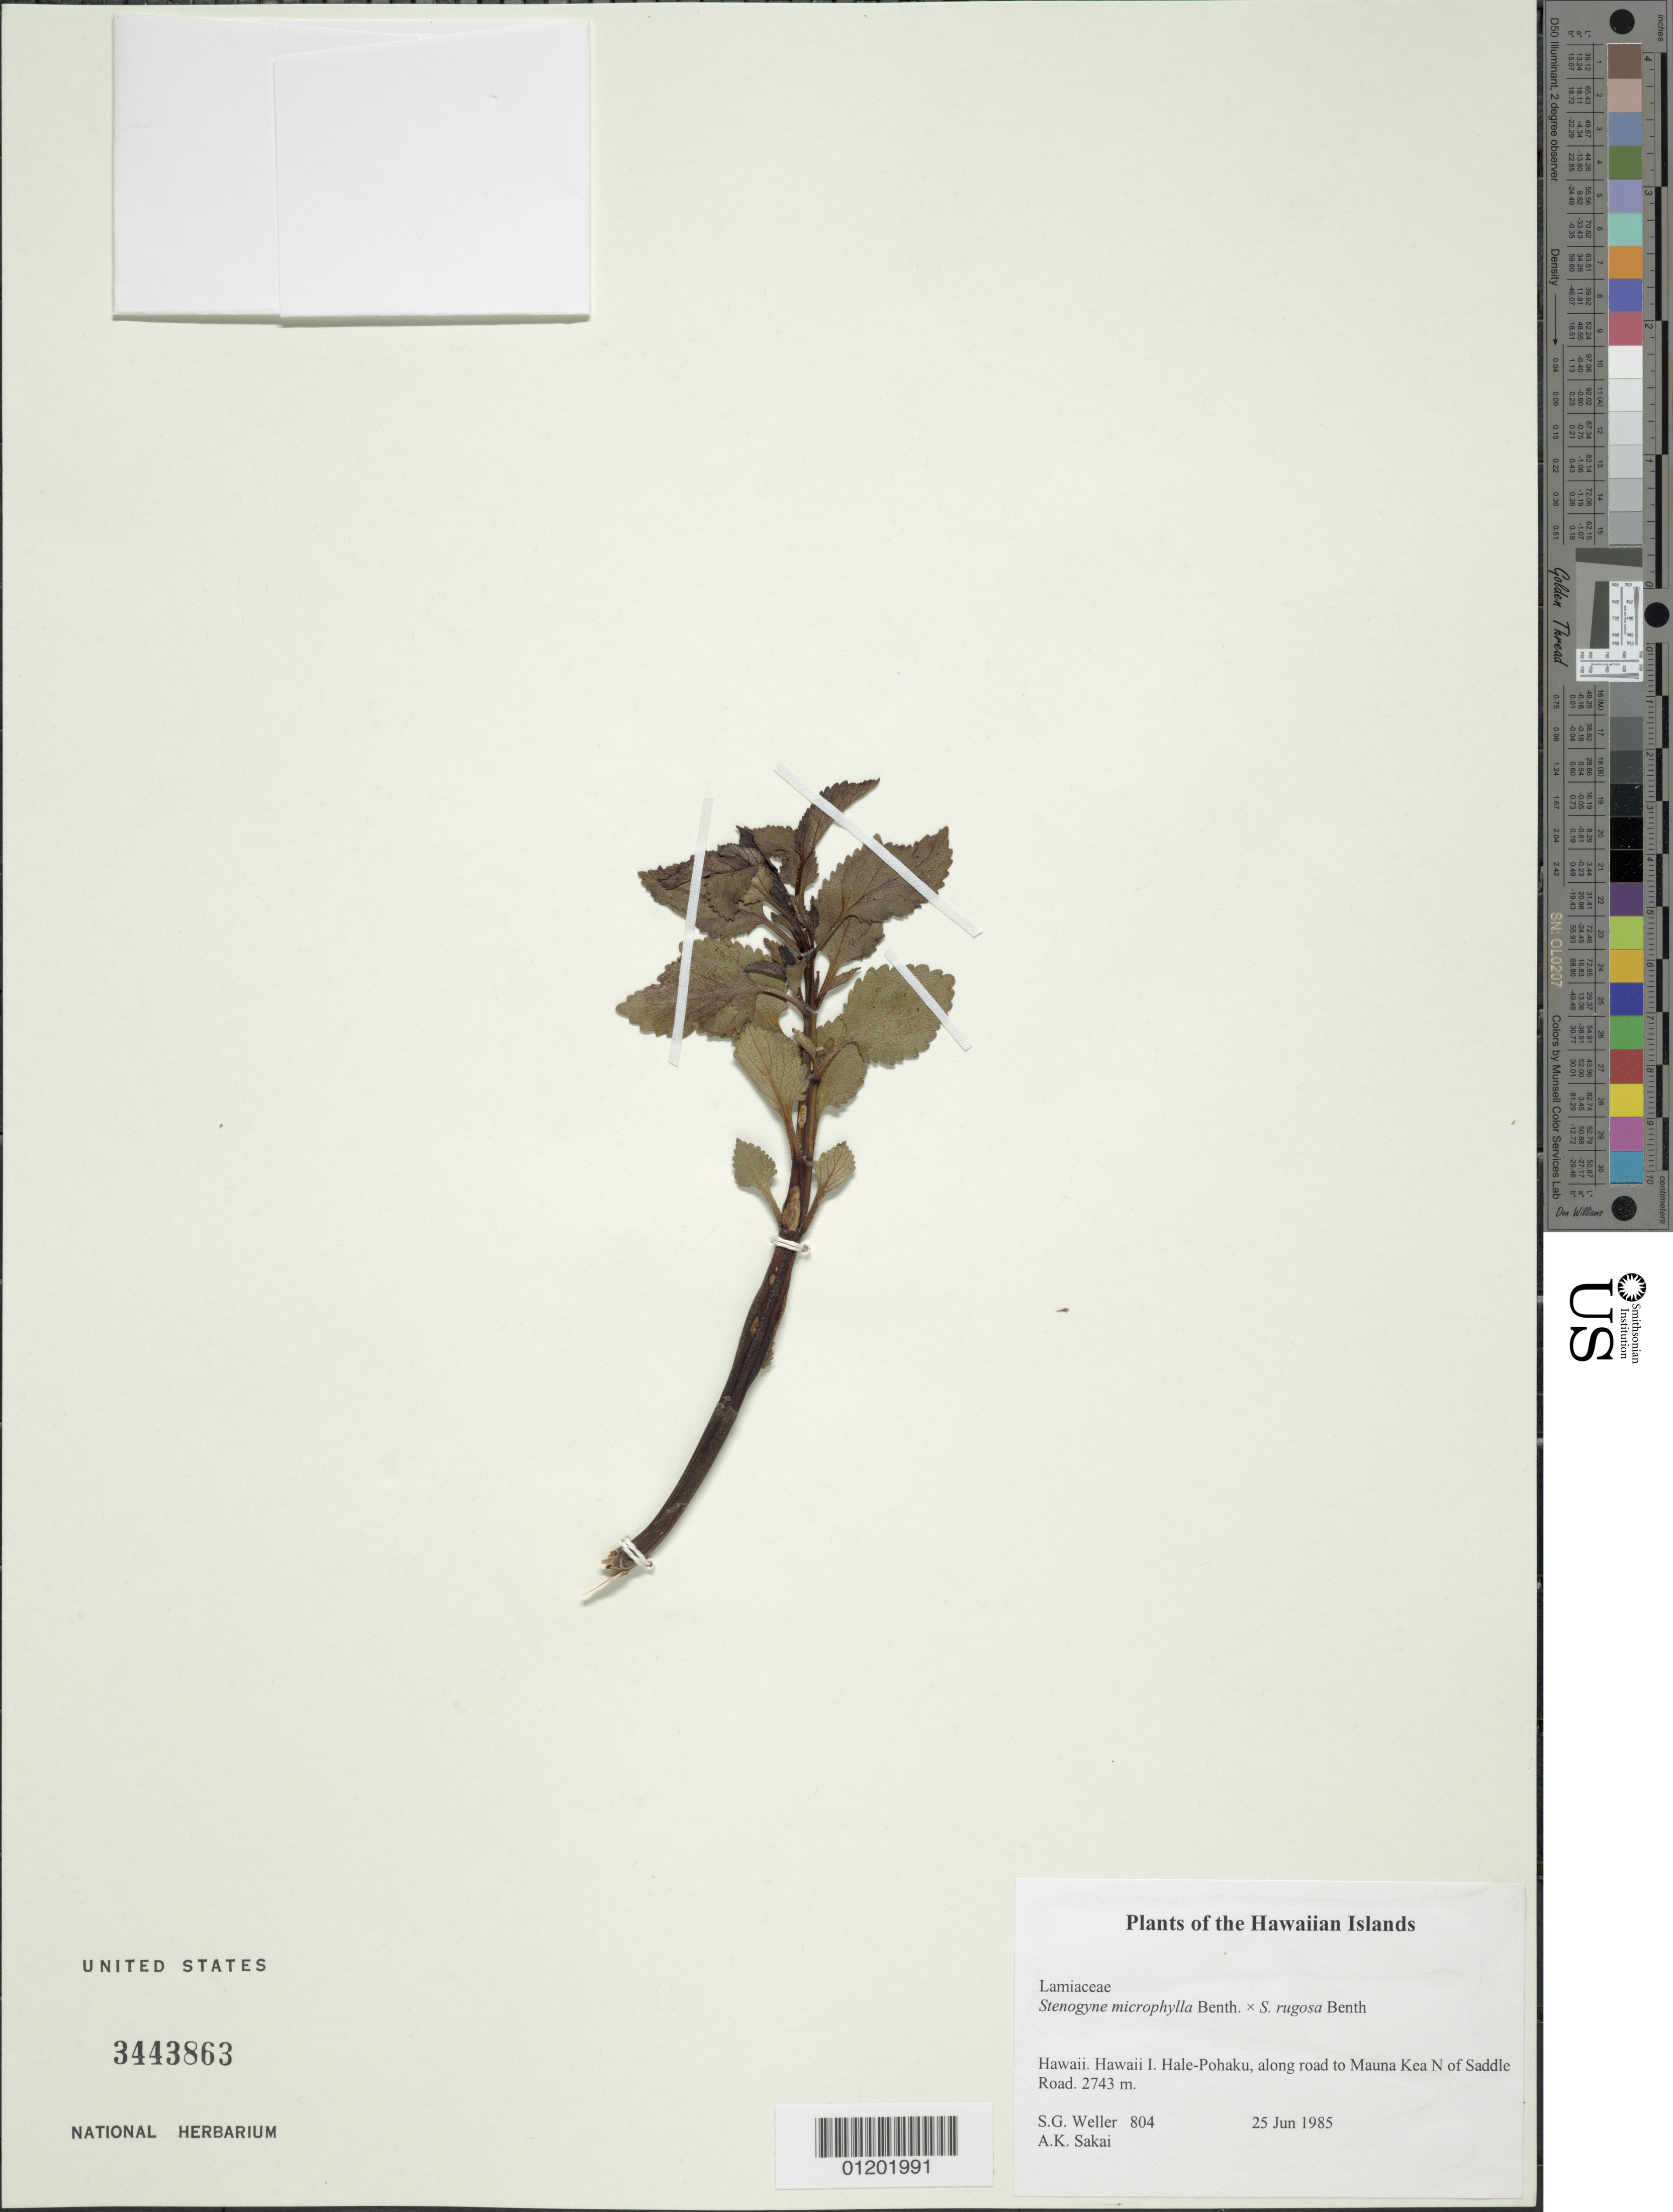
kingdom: Plantae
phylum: Tracheophyta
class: Magnoliopsida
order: Lamiales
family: Lamiaceae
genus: Stenogyne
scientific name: Stenogyne microphylla x S. rugosa Benth.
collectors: S. G. Weller & A. Sakai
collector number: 804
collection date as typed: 25 Jun 1985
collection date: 1985-06-25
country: United States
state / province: Hawaii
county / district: Hawaii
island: Hawaii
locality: Hale-Pohaku, along road to Mauna Kea N of Saddle Road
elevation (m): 2743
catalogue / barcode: US 3443863